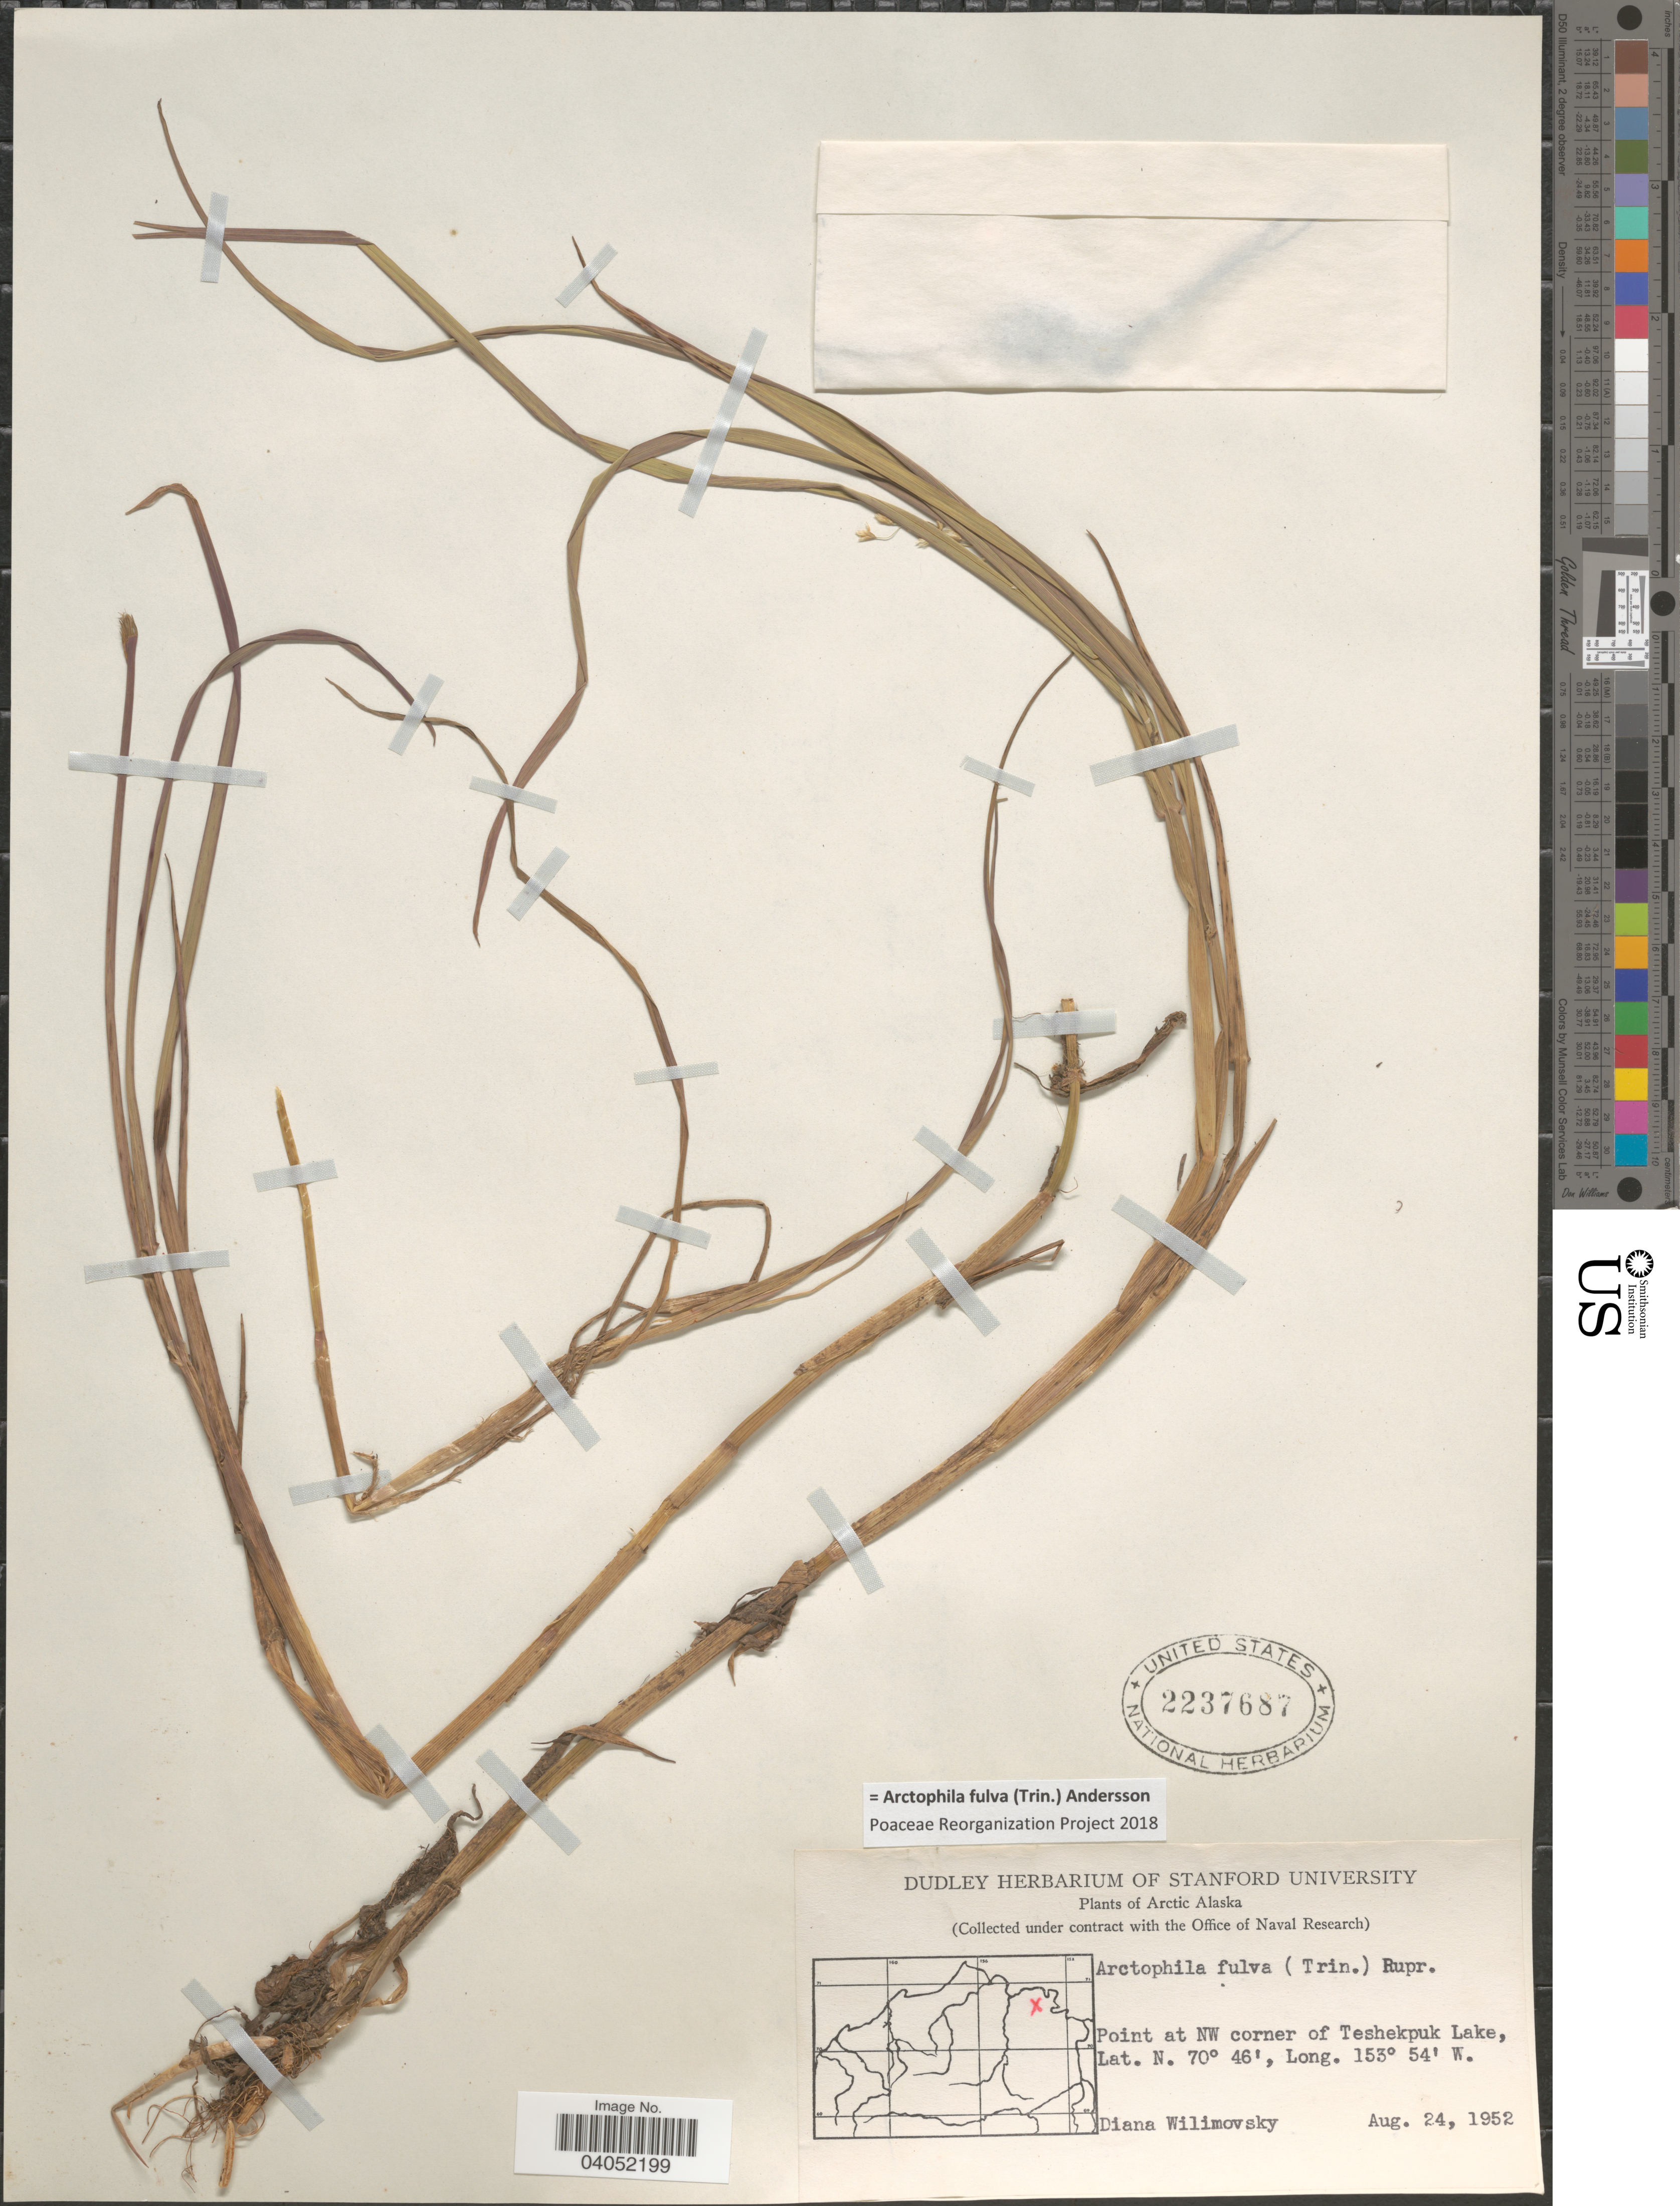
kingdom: Plantae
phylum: Tracheophyta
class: Liliopsida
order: Poales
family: Poaceae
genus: Arctophila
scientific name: Arctophila fulva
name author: (Trin.) Andersson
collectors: D. Wilimovsky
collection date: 1952-08-24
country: United States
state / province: Alaska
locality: Arctic Alaska. Point at NW corner of Teshekpuk Lake.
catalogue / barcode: US 2237687